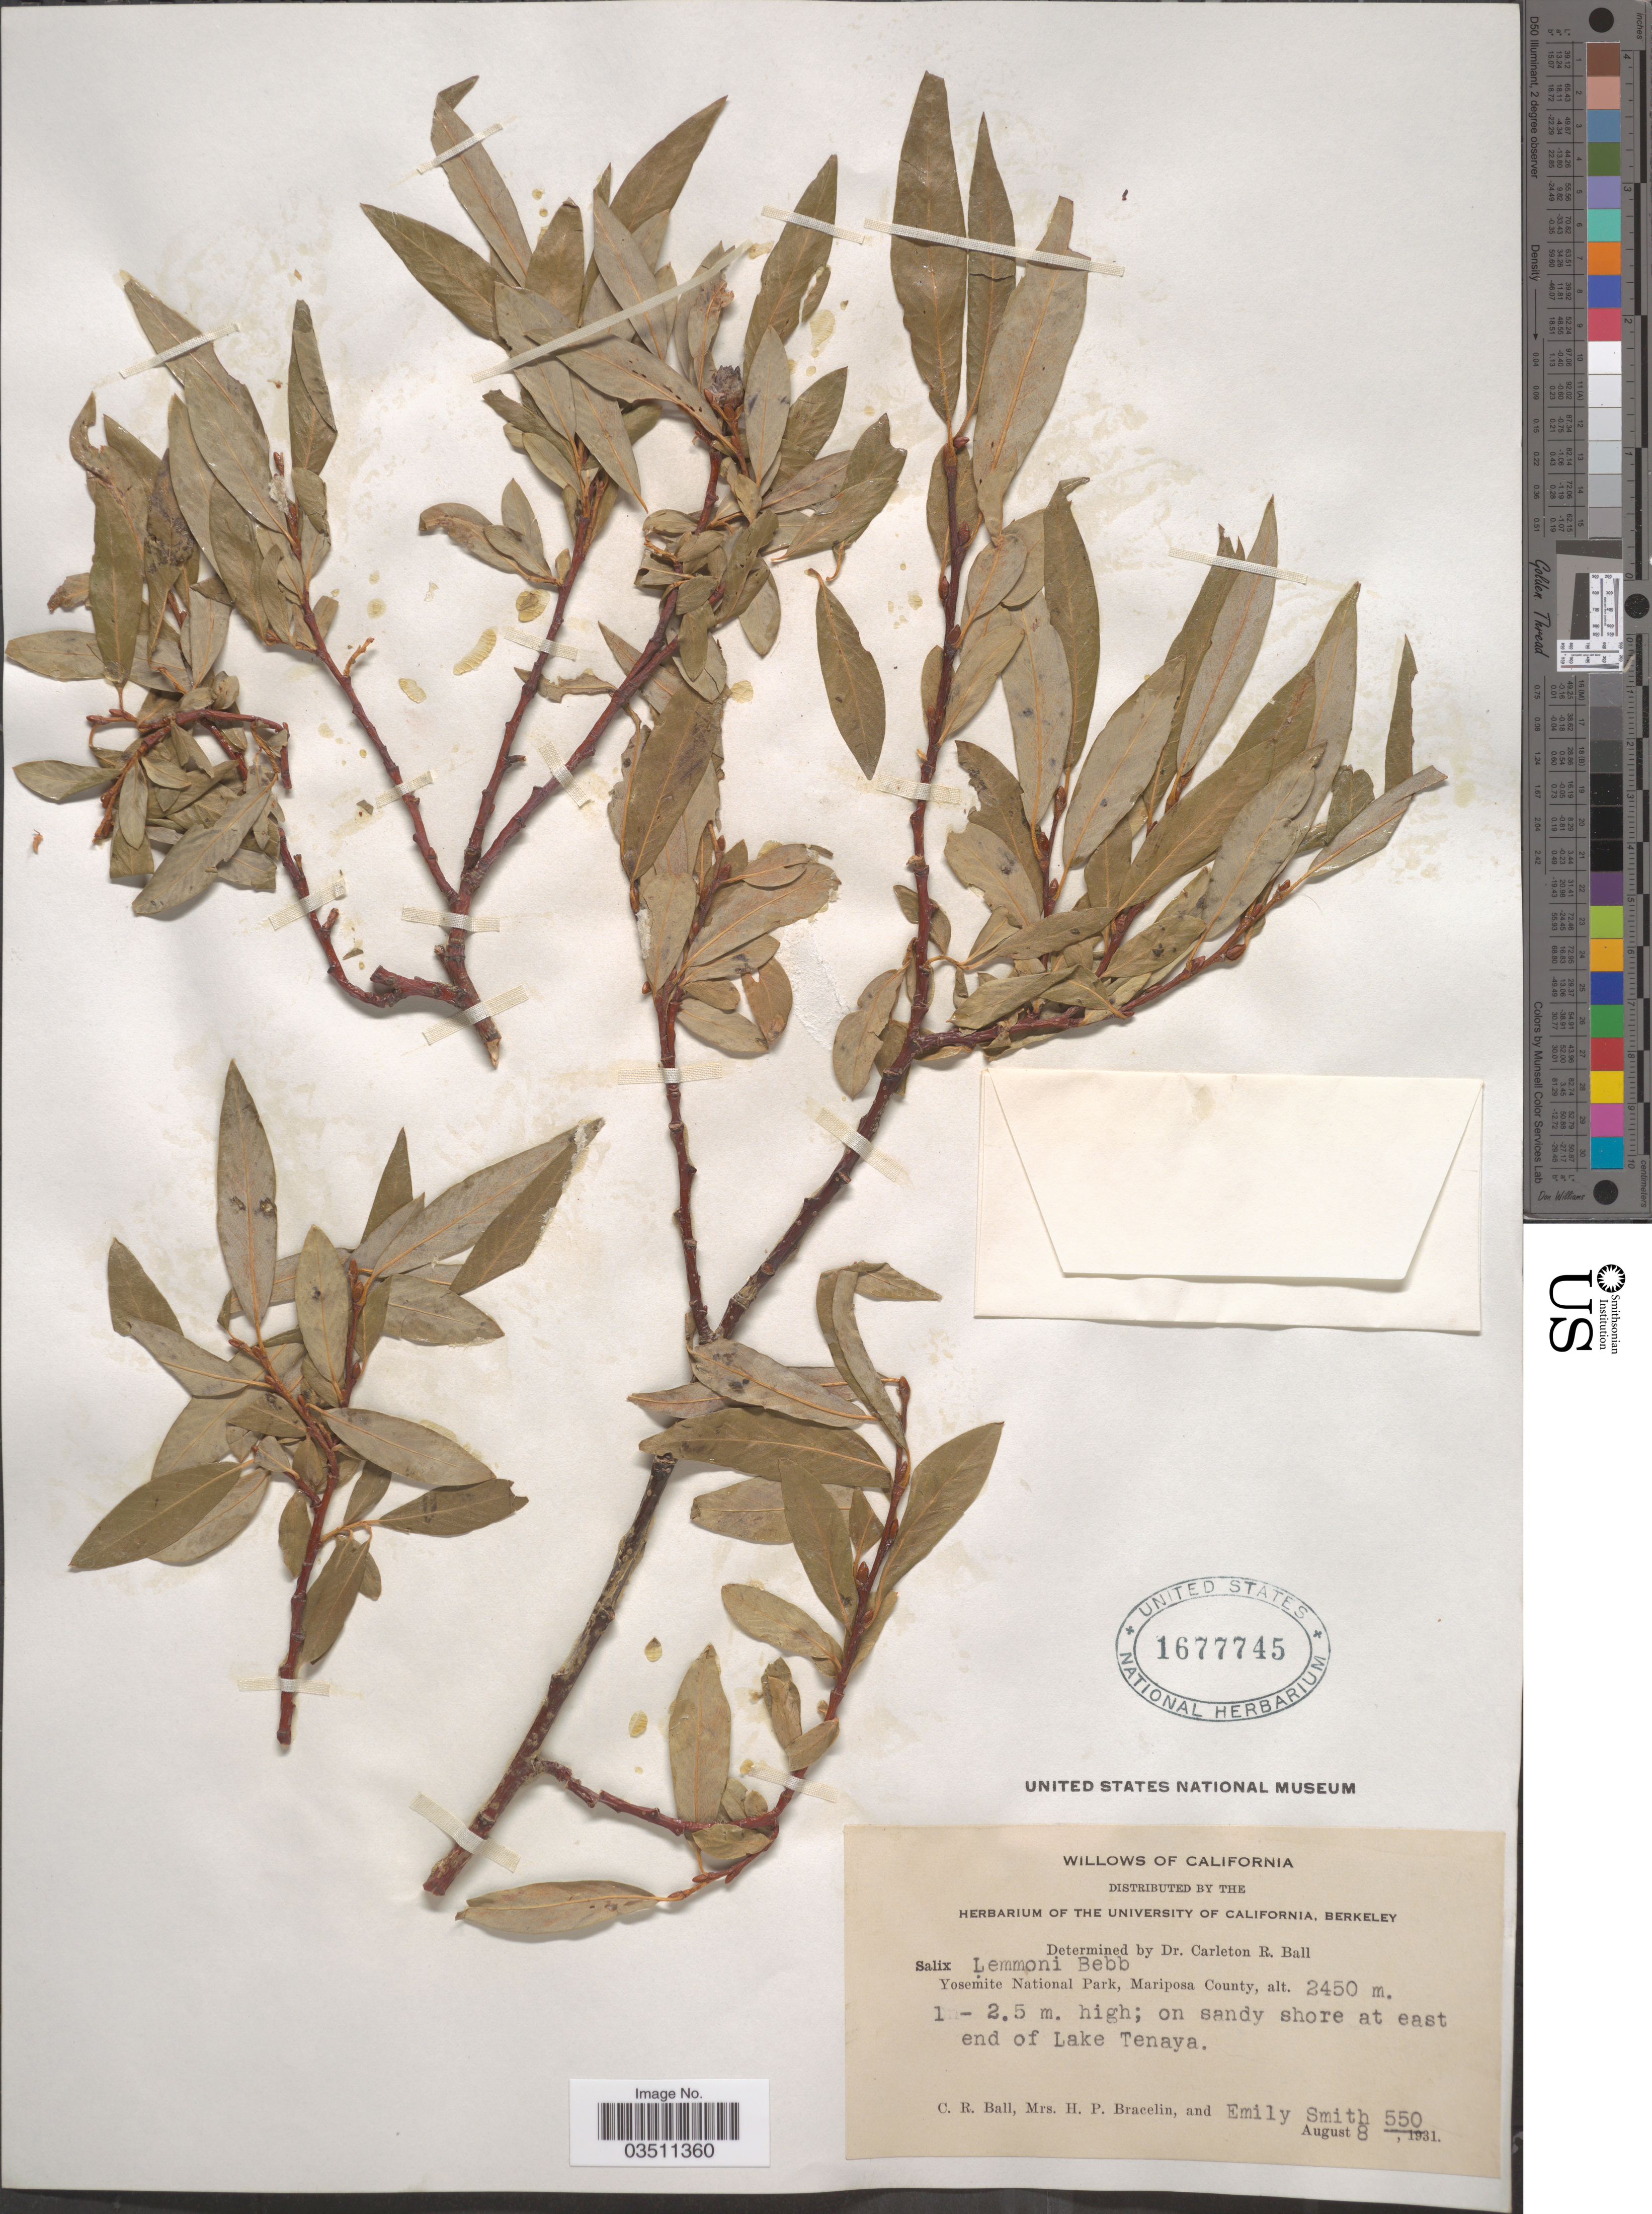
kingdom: Plantae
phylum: Tracheophyta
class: Magnoliopsida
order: Malpighiales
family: Salicaceae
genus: Salix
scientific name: Salix lemmonii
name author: Bebb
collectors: C. R. Ball, H. Bracelin & E. Smith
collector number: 550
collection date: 1931-08-08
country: United States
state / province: California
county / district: Mariposa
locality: Yosemite National Park, Mariposa County. On sandy shore at east end of Lake Tenaya.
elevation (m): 2450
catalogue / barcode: US 1677745